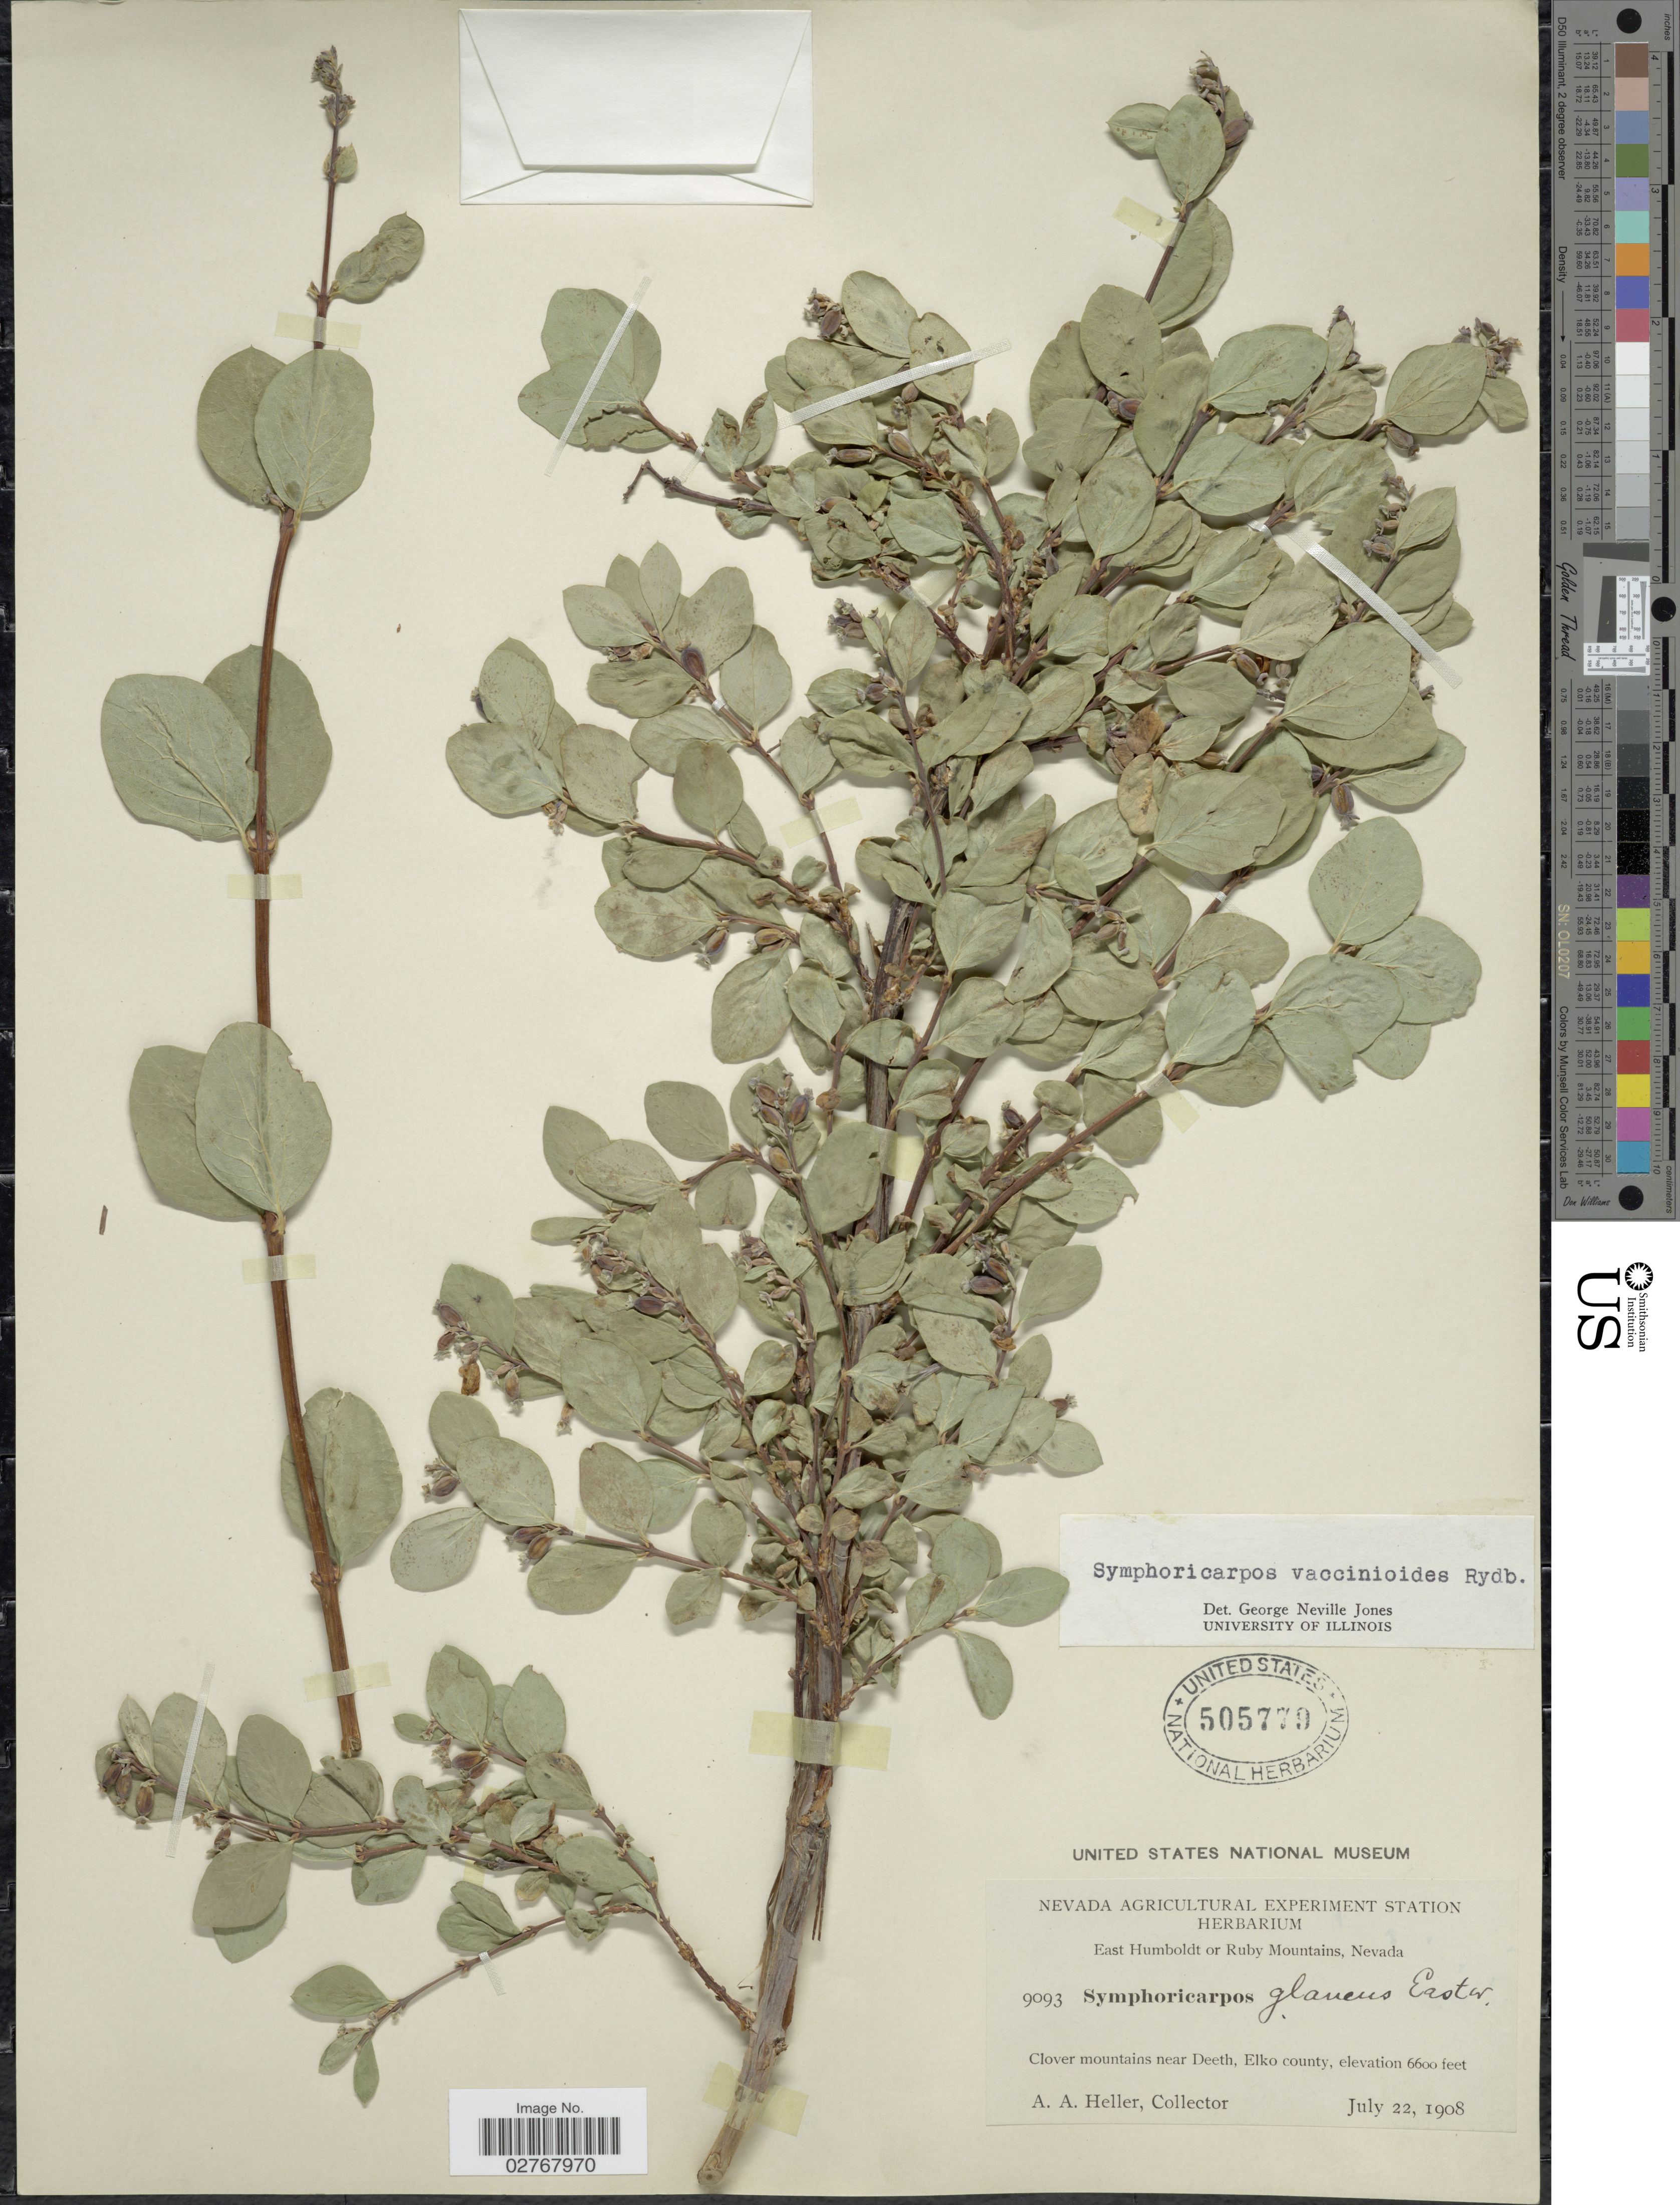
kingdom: Plantae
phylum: Tracheophyta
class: Magnoliopsida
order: Dipsacales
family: Caprifoliaceae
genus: Symphoricarpos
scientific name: Symphoricarpos vaccinioides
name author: Rydb.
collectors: A. A. Heller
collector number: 9093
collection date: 1908-07-22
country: United States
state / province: Nevada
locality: East Humboldt or Ruby Mountains, Clover mountains near Deeth, Elko county.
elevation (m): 2012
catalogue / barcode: US 505779